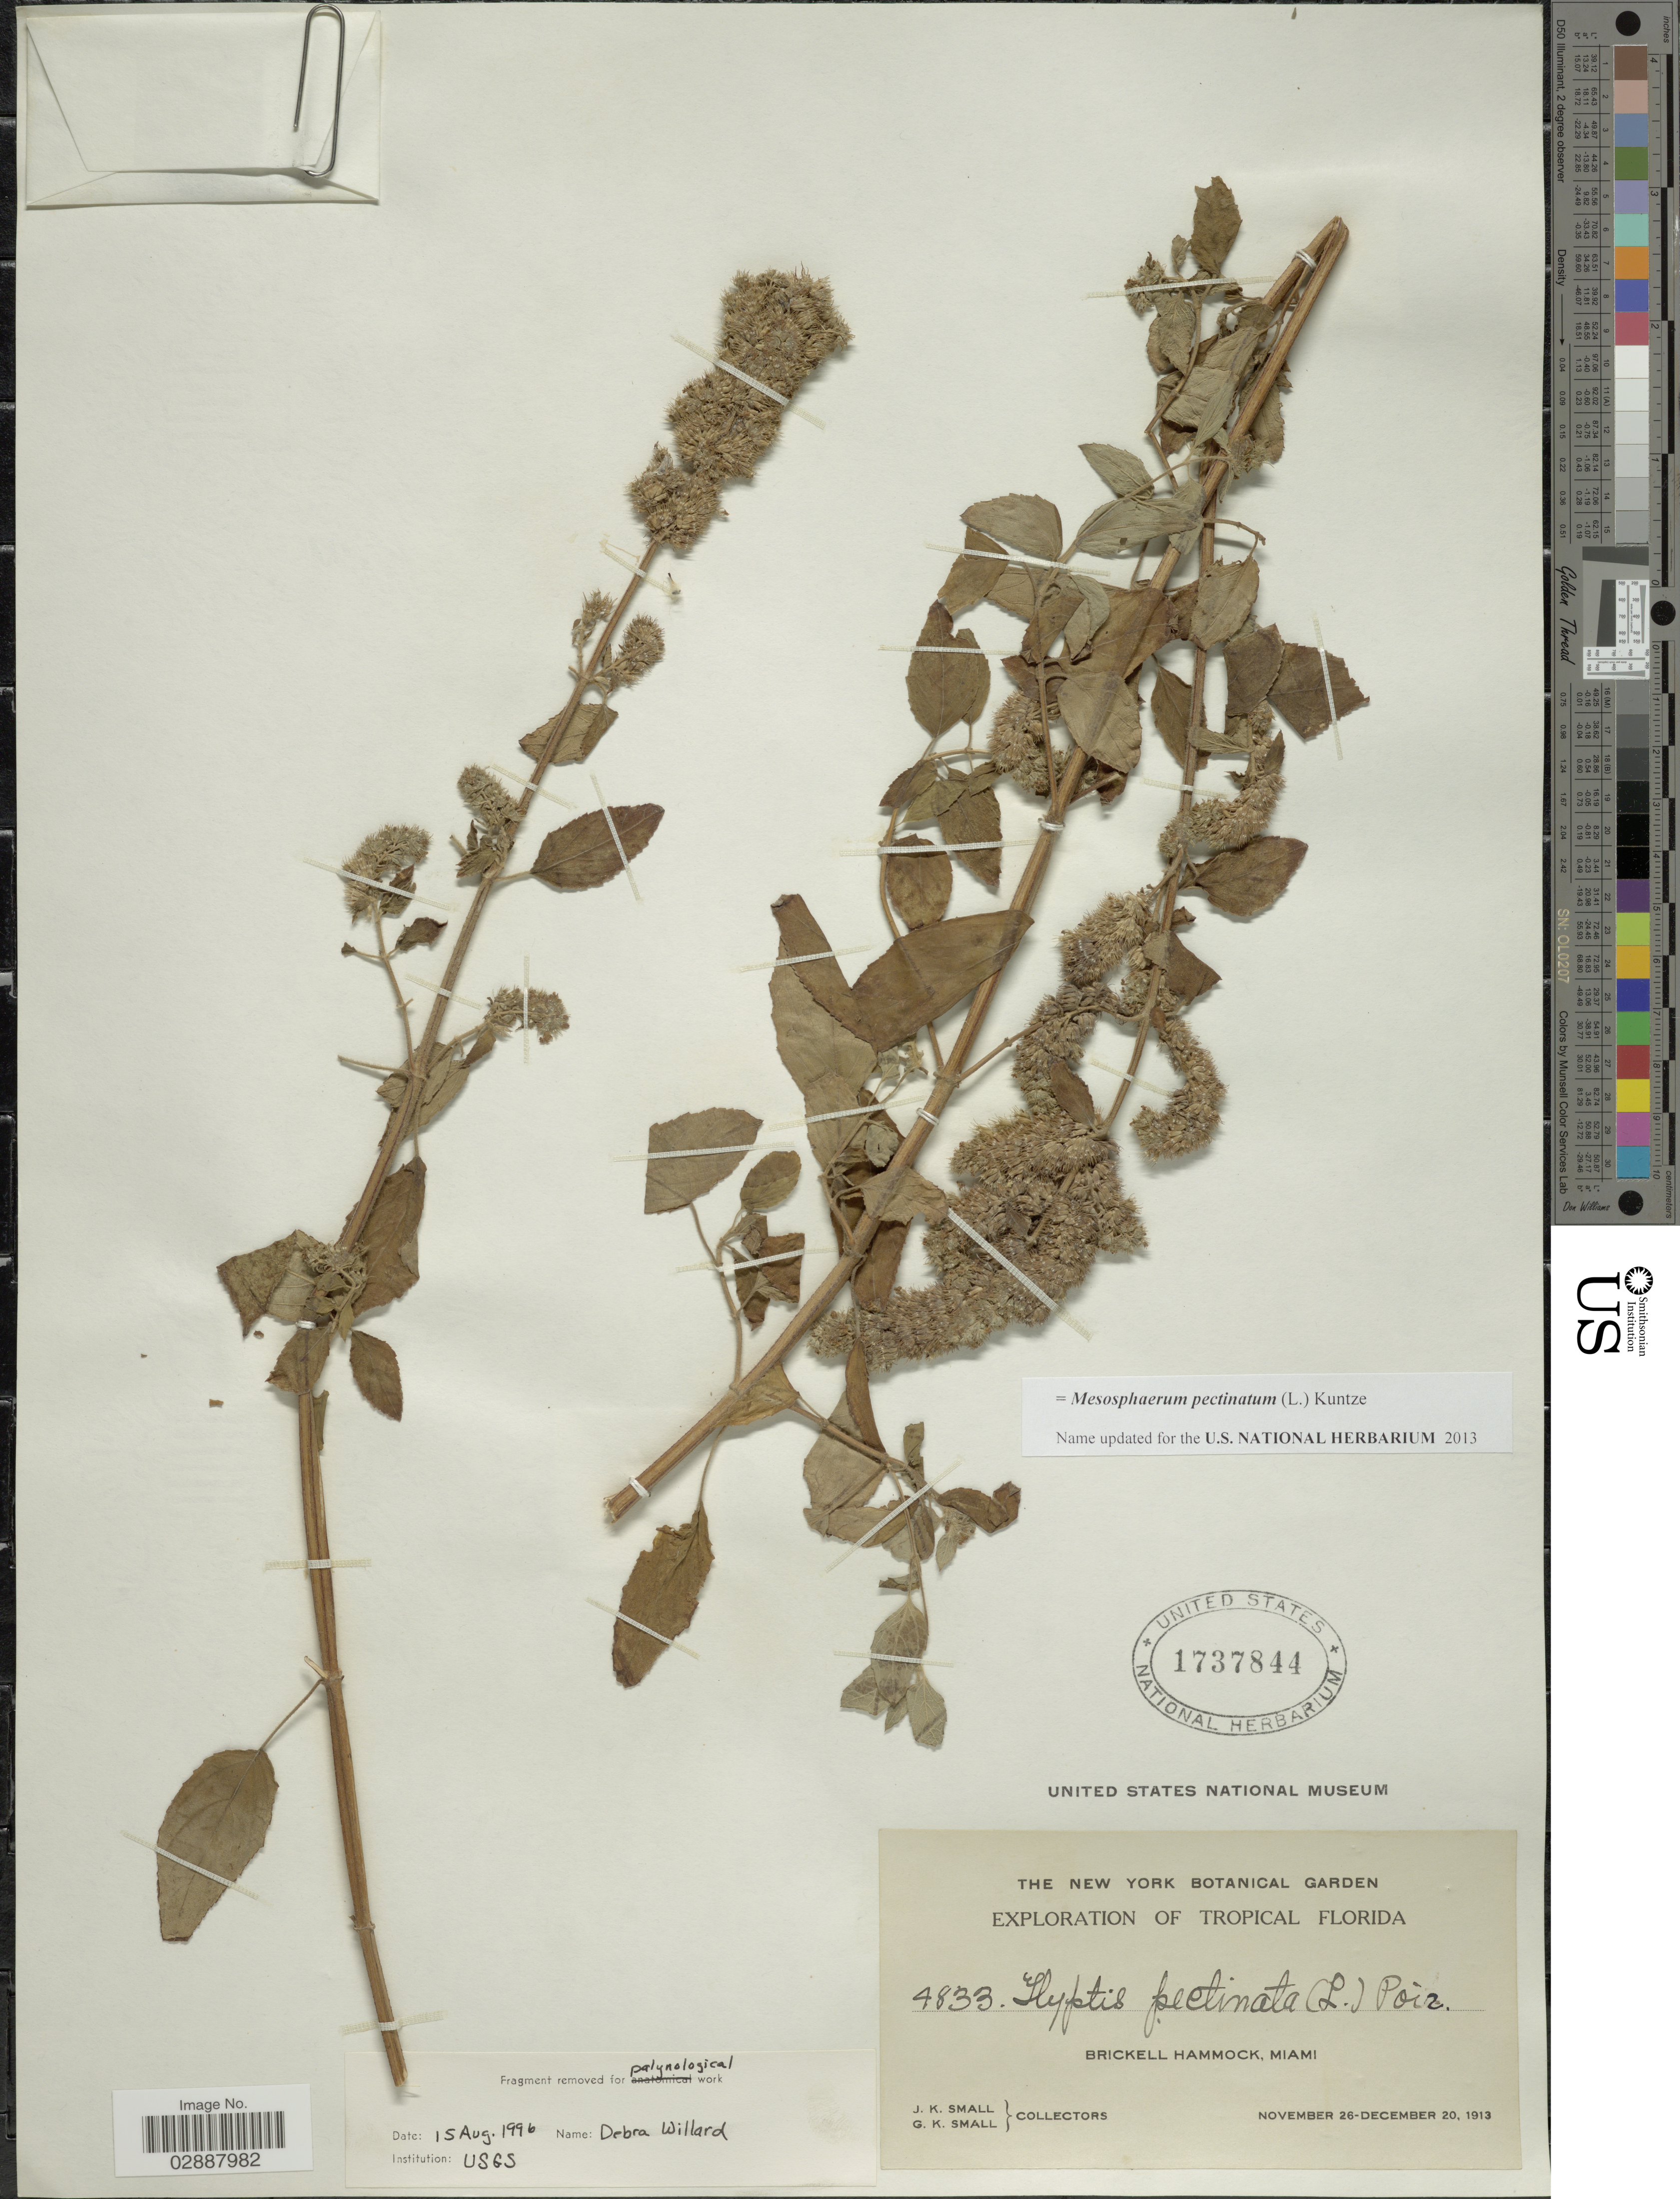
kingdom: Plantae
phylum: Tracheophyta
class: Magnoliopsida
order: Lamiales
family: Lamiaceae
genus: Mesosphaerum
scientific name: Mesosphaerum pectinatum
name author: (L.) Kuntze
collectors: J. K. Small & G. K. Small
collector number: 4833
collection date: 1913-11-26/1913-12-20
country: United States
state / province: Florida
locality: Tropical Florida. Brickell Hammock, Miami.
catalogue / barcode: US 1737844